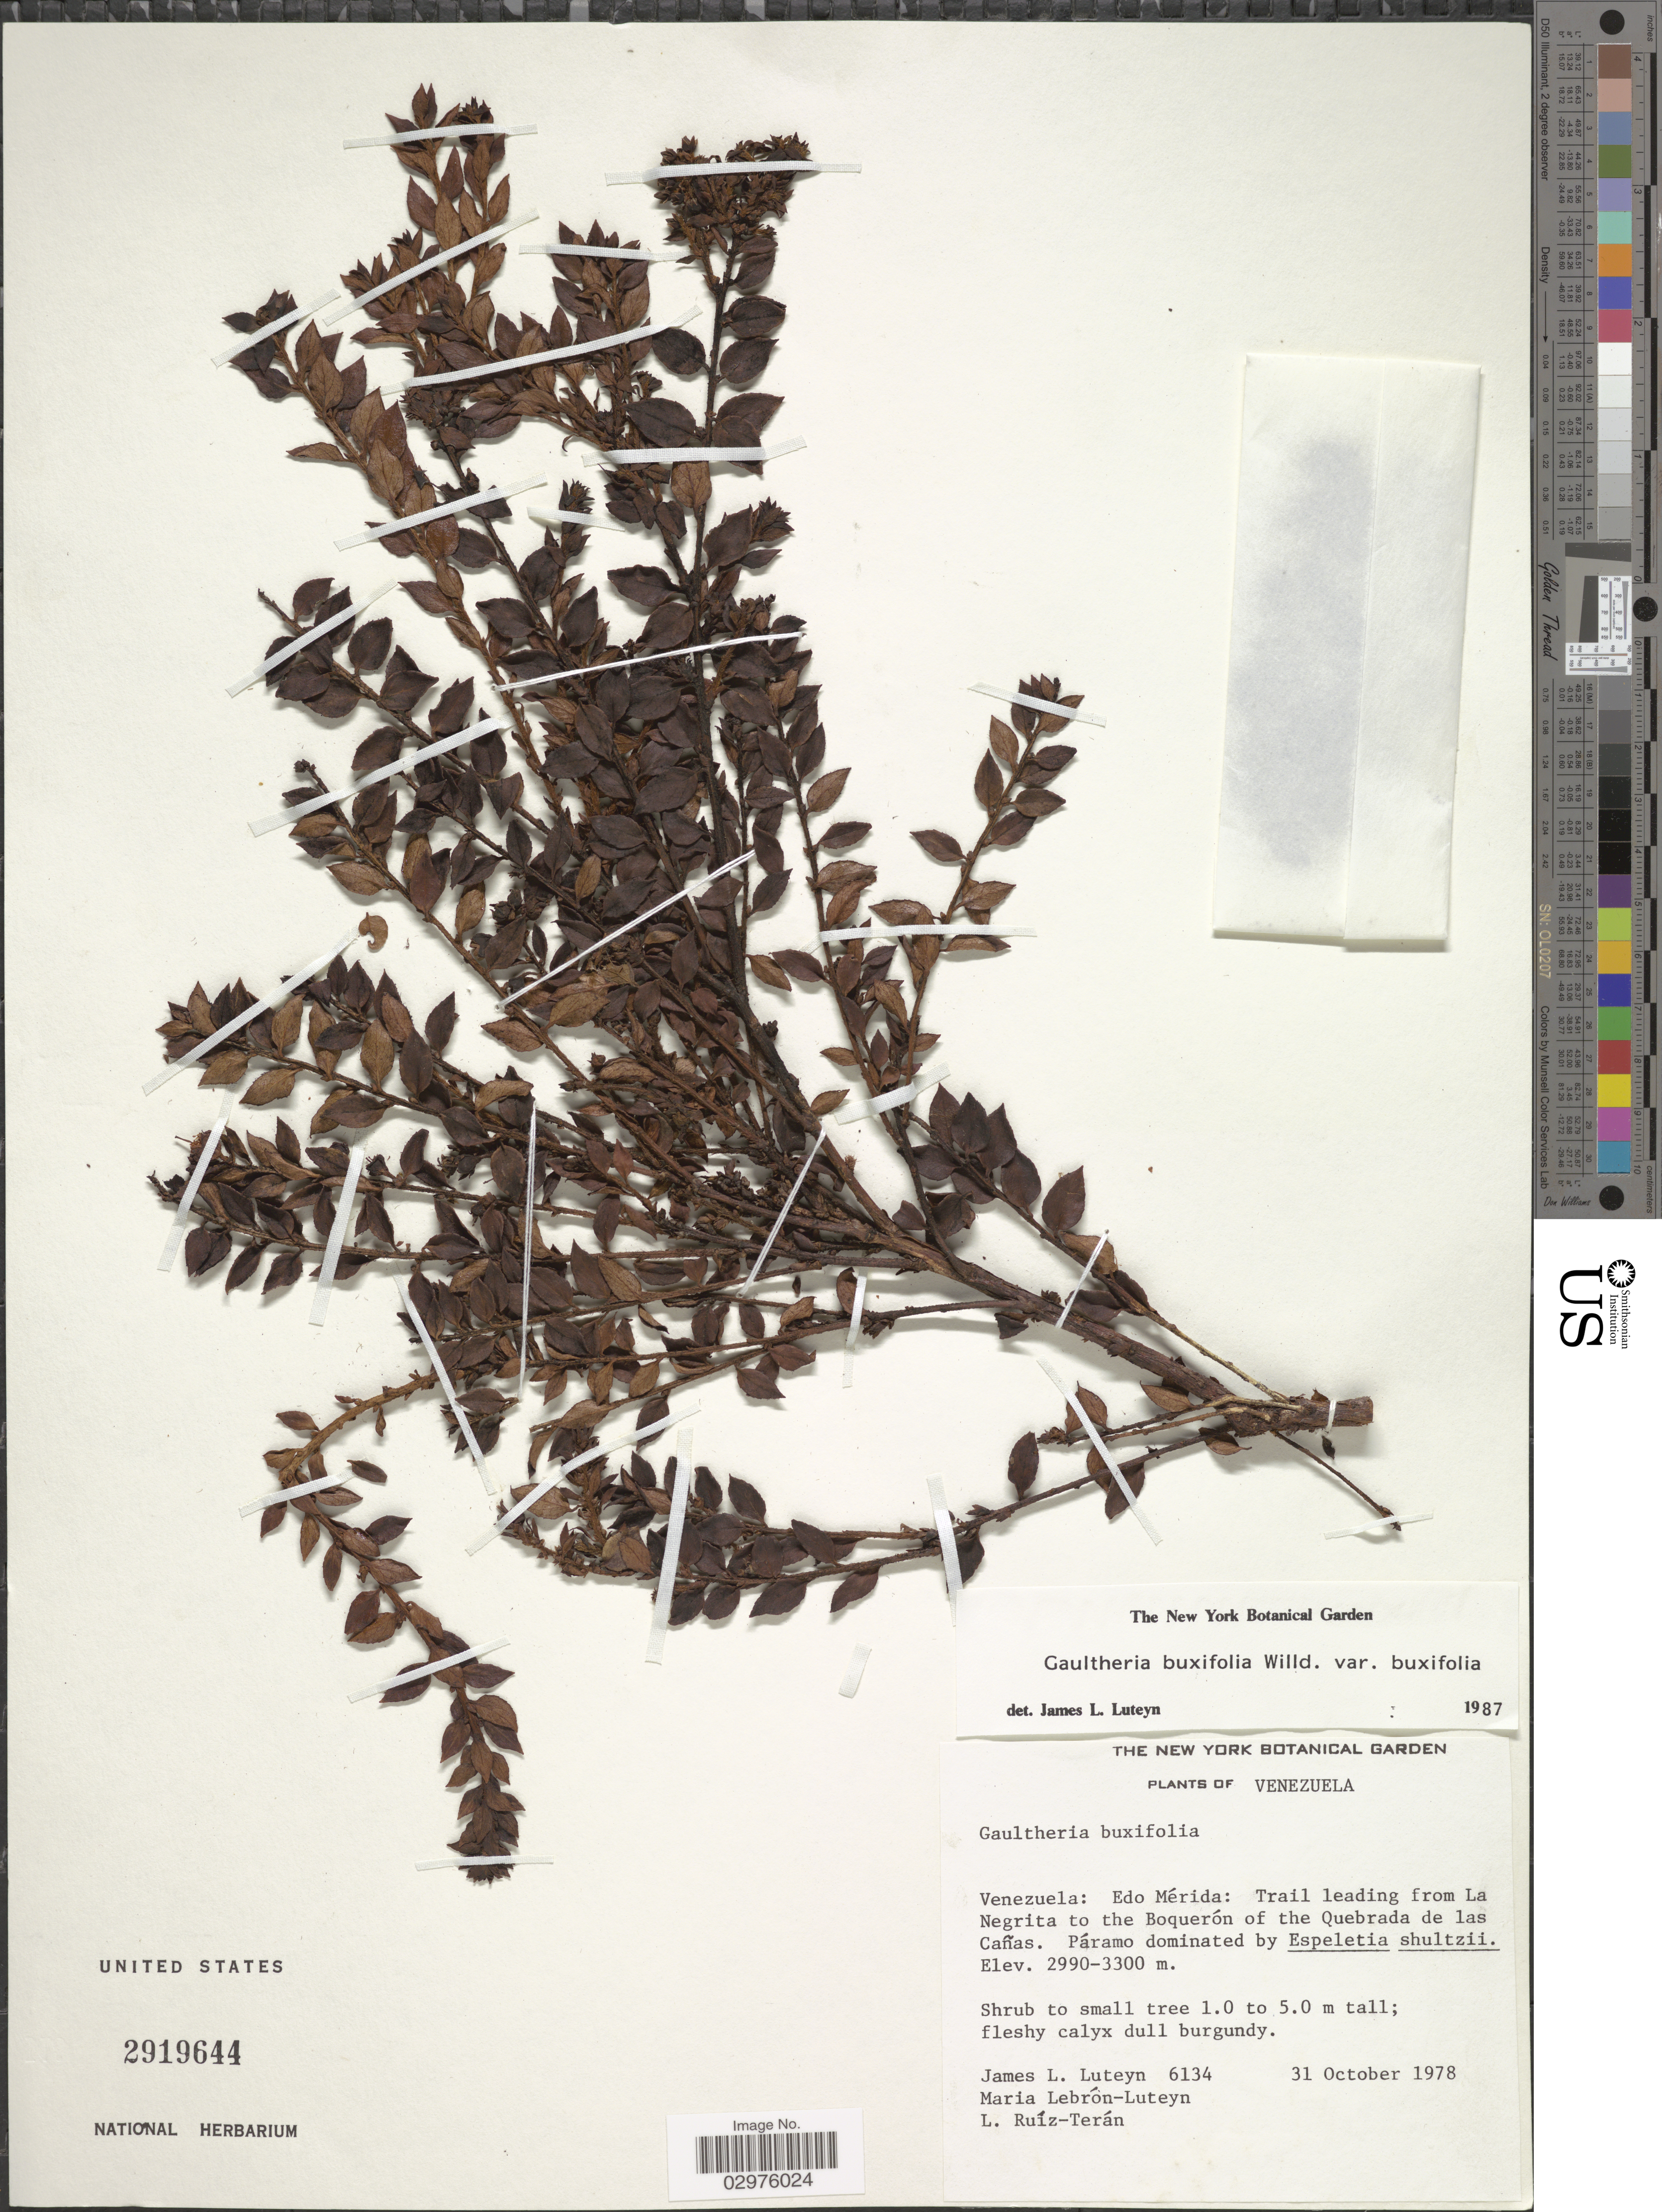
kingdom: Plantae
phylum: Tracheophyta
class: Magnoliopsida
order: Ericales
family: Ericaceae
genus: Gaultheria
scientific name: Gaultheria buxifolia var. buxifolia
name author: Willd.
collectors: J. L. Luteyn, M. L. Lebrón-Luteyn & L. E. Ruíz-Terán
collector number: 6134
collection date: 1978-10-31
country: Venezuela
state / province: Mérida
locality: Edo Mérida: Trail leading from La Negrita to the Boquerón of the Quebrada de las Cañas.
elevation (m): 2990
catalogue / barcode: US 2919644